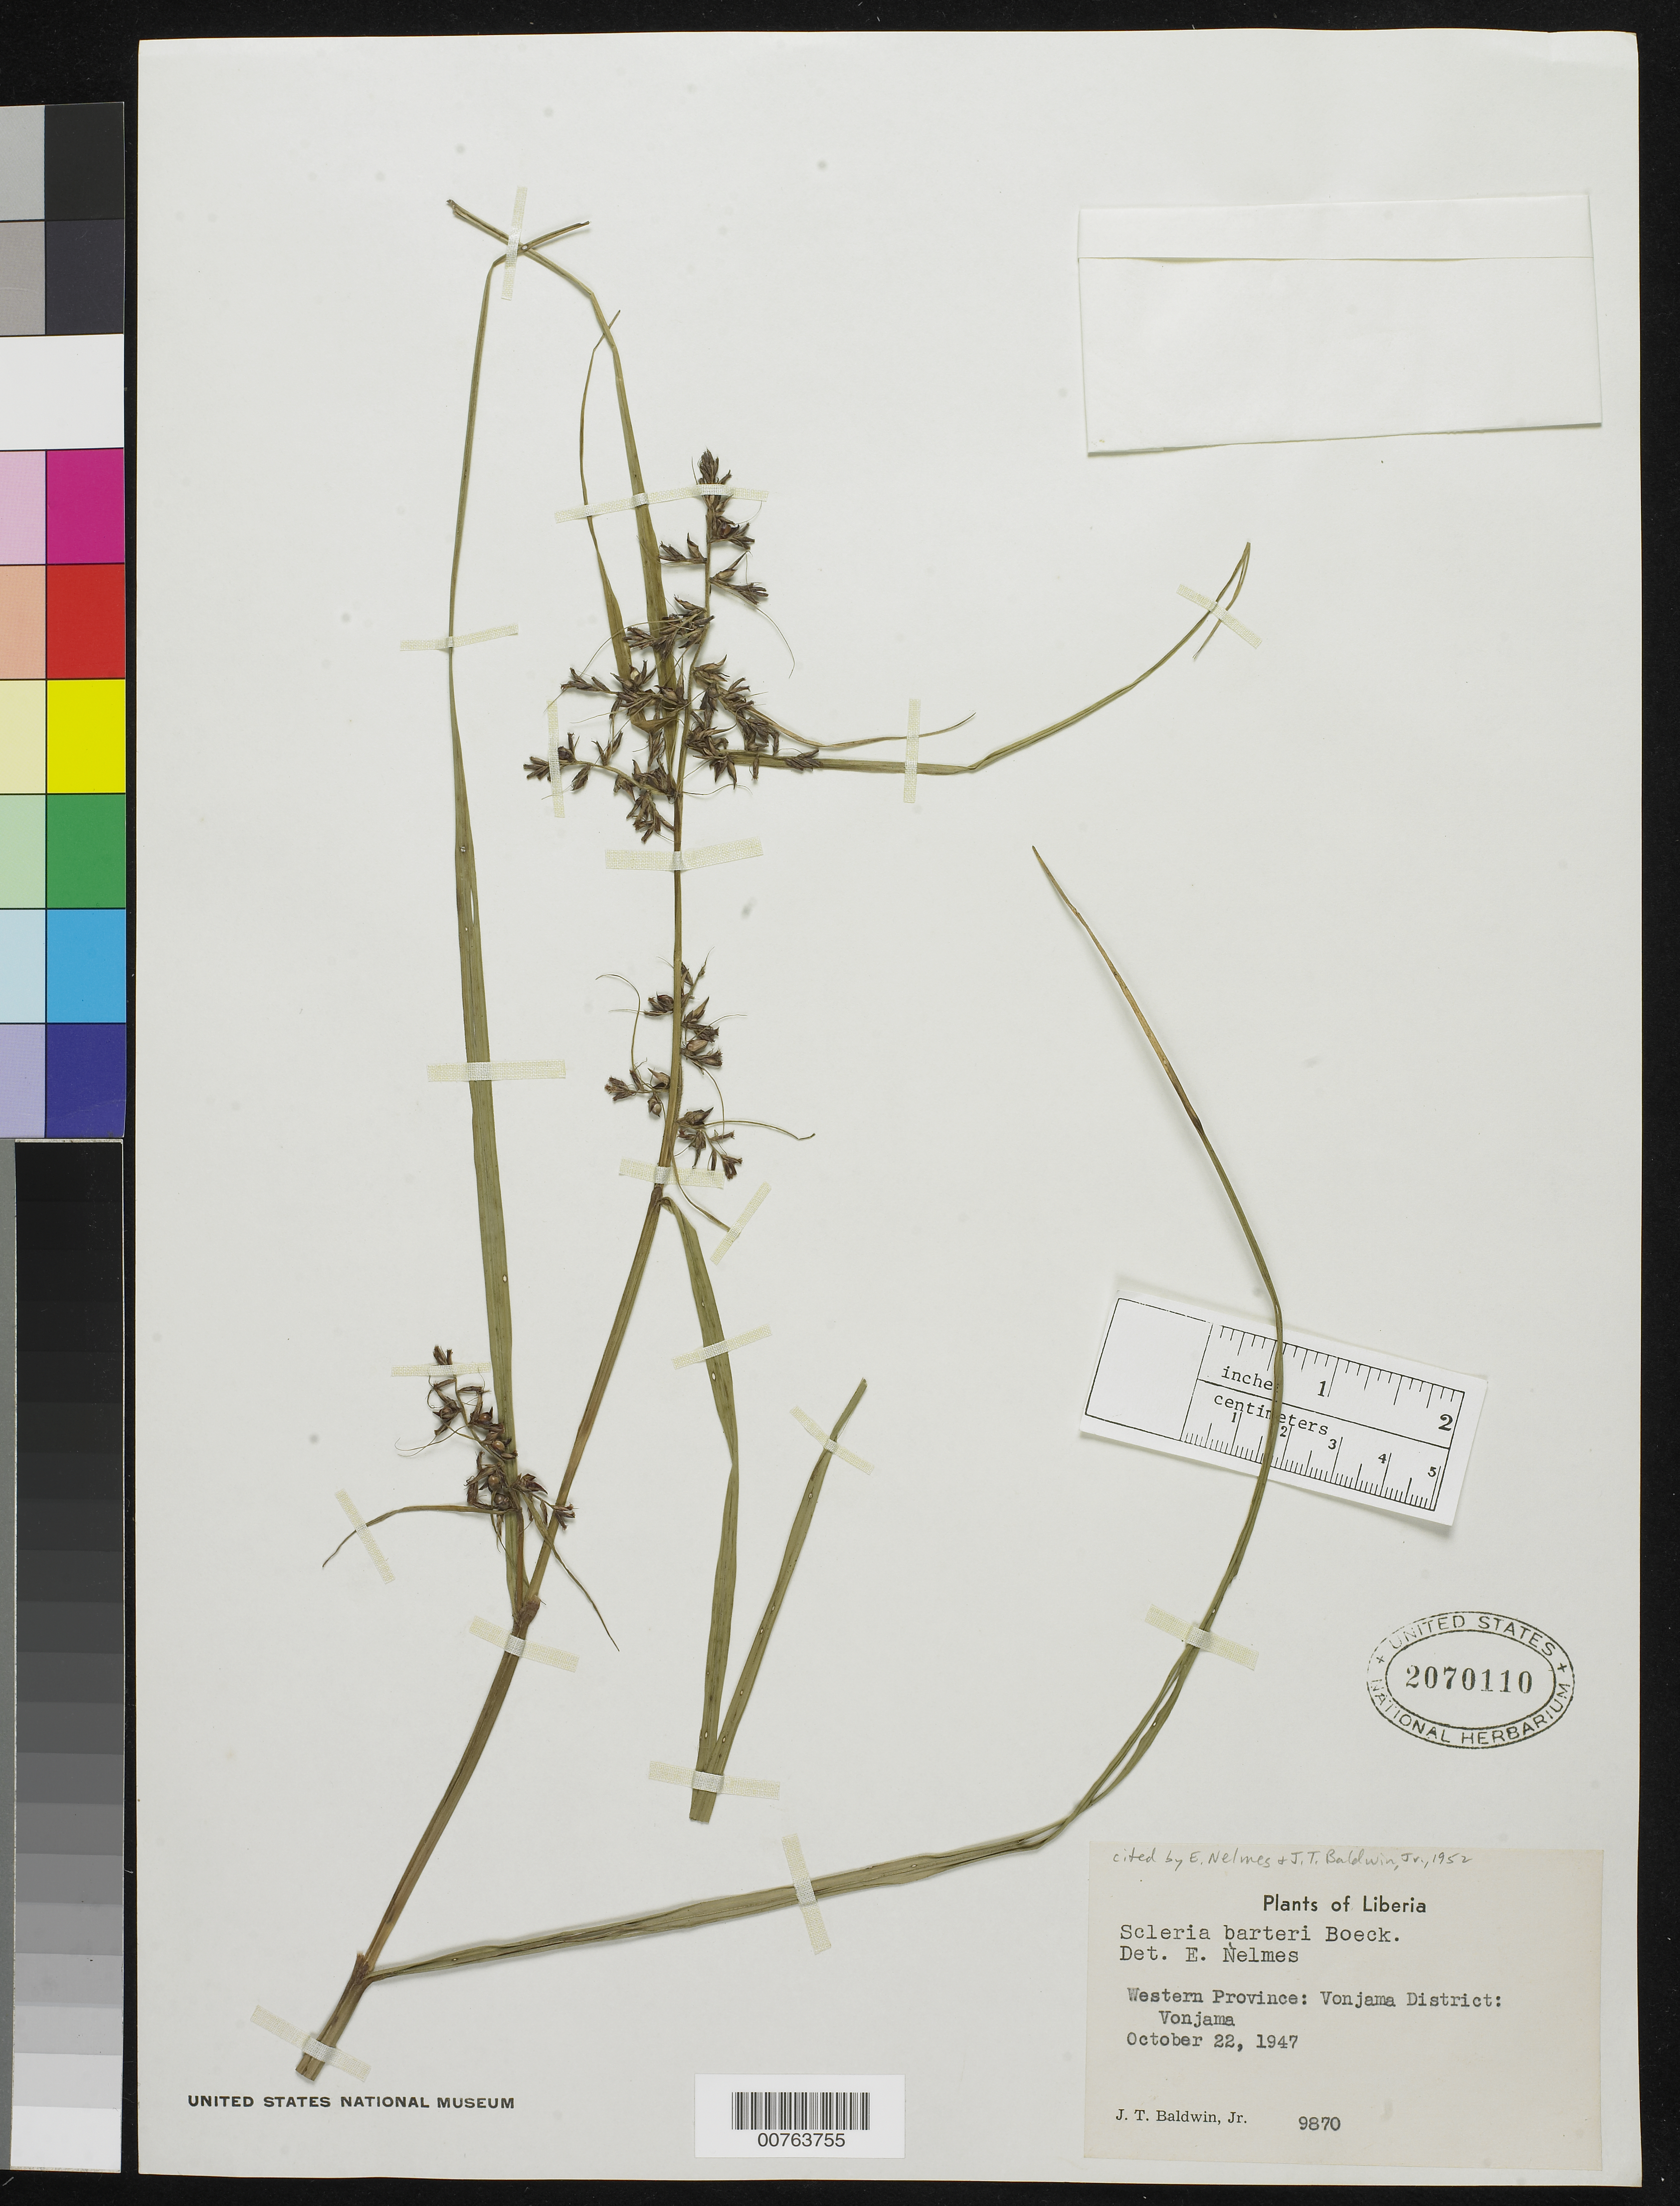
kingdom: Plantae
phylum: Tracheophyta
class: Liliopsida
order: Poales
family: Cyperaceae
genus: Scleria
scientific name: Scleria boivinii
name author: Steud.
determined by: Strong, Mark T., (BOT), Smithsonian Institution - National Museum of Natural History (UNITED STATES)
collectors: J. T. Baldwin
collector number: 9870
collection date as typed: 22 Oct 1947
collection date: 1947-10-22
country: Liberia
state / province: Lofa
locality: Western Province: Vonjama District, Vonjama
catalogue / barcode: US 2070110